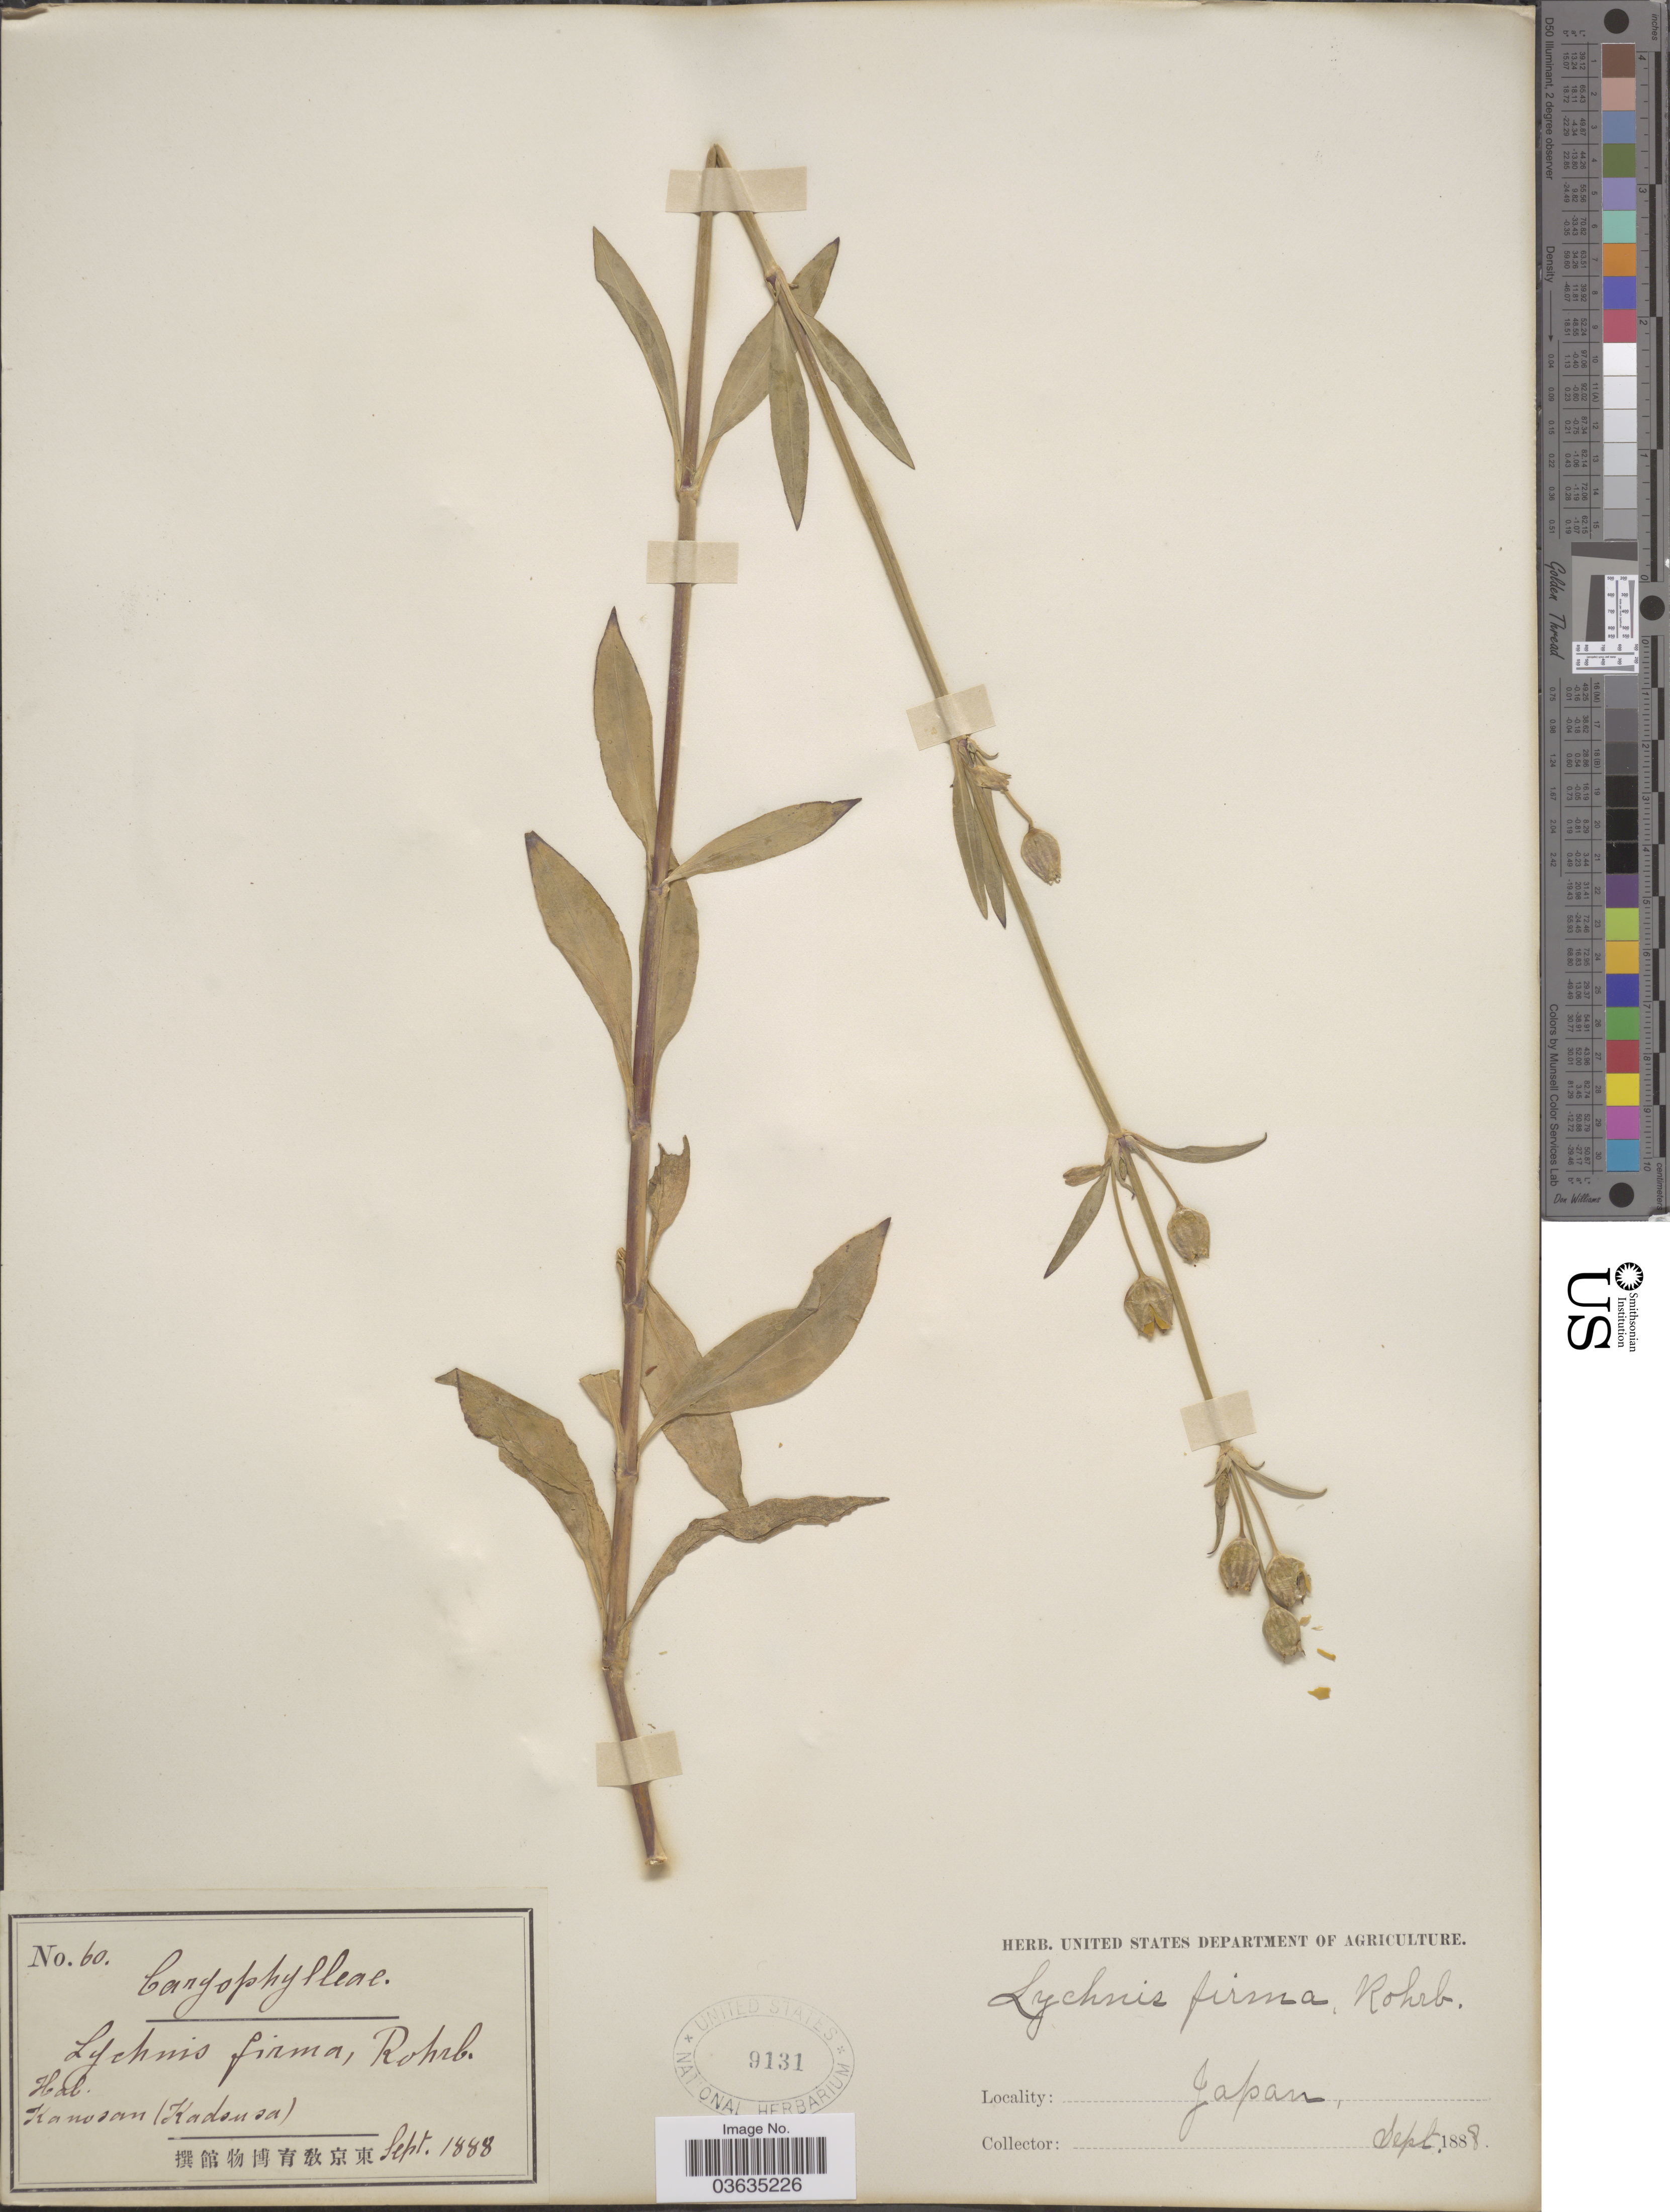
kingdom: Plantae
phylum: Tracheophyta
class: Magnoliopsida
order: Caryophyllales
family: Caryophyllaceae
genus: Silene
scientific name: Silene firma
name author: Siebold & Zucc.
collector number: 60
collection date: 1888-09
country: Japan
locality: Kanosan (Kadsusa).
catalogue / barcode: US 9131